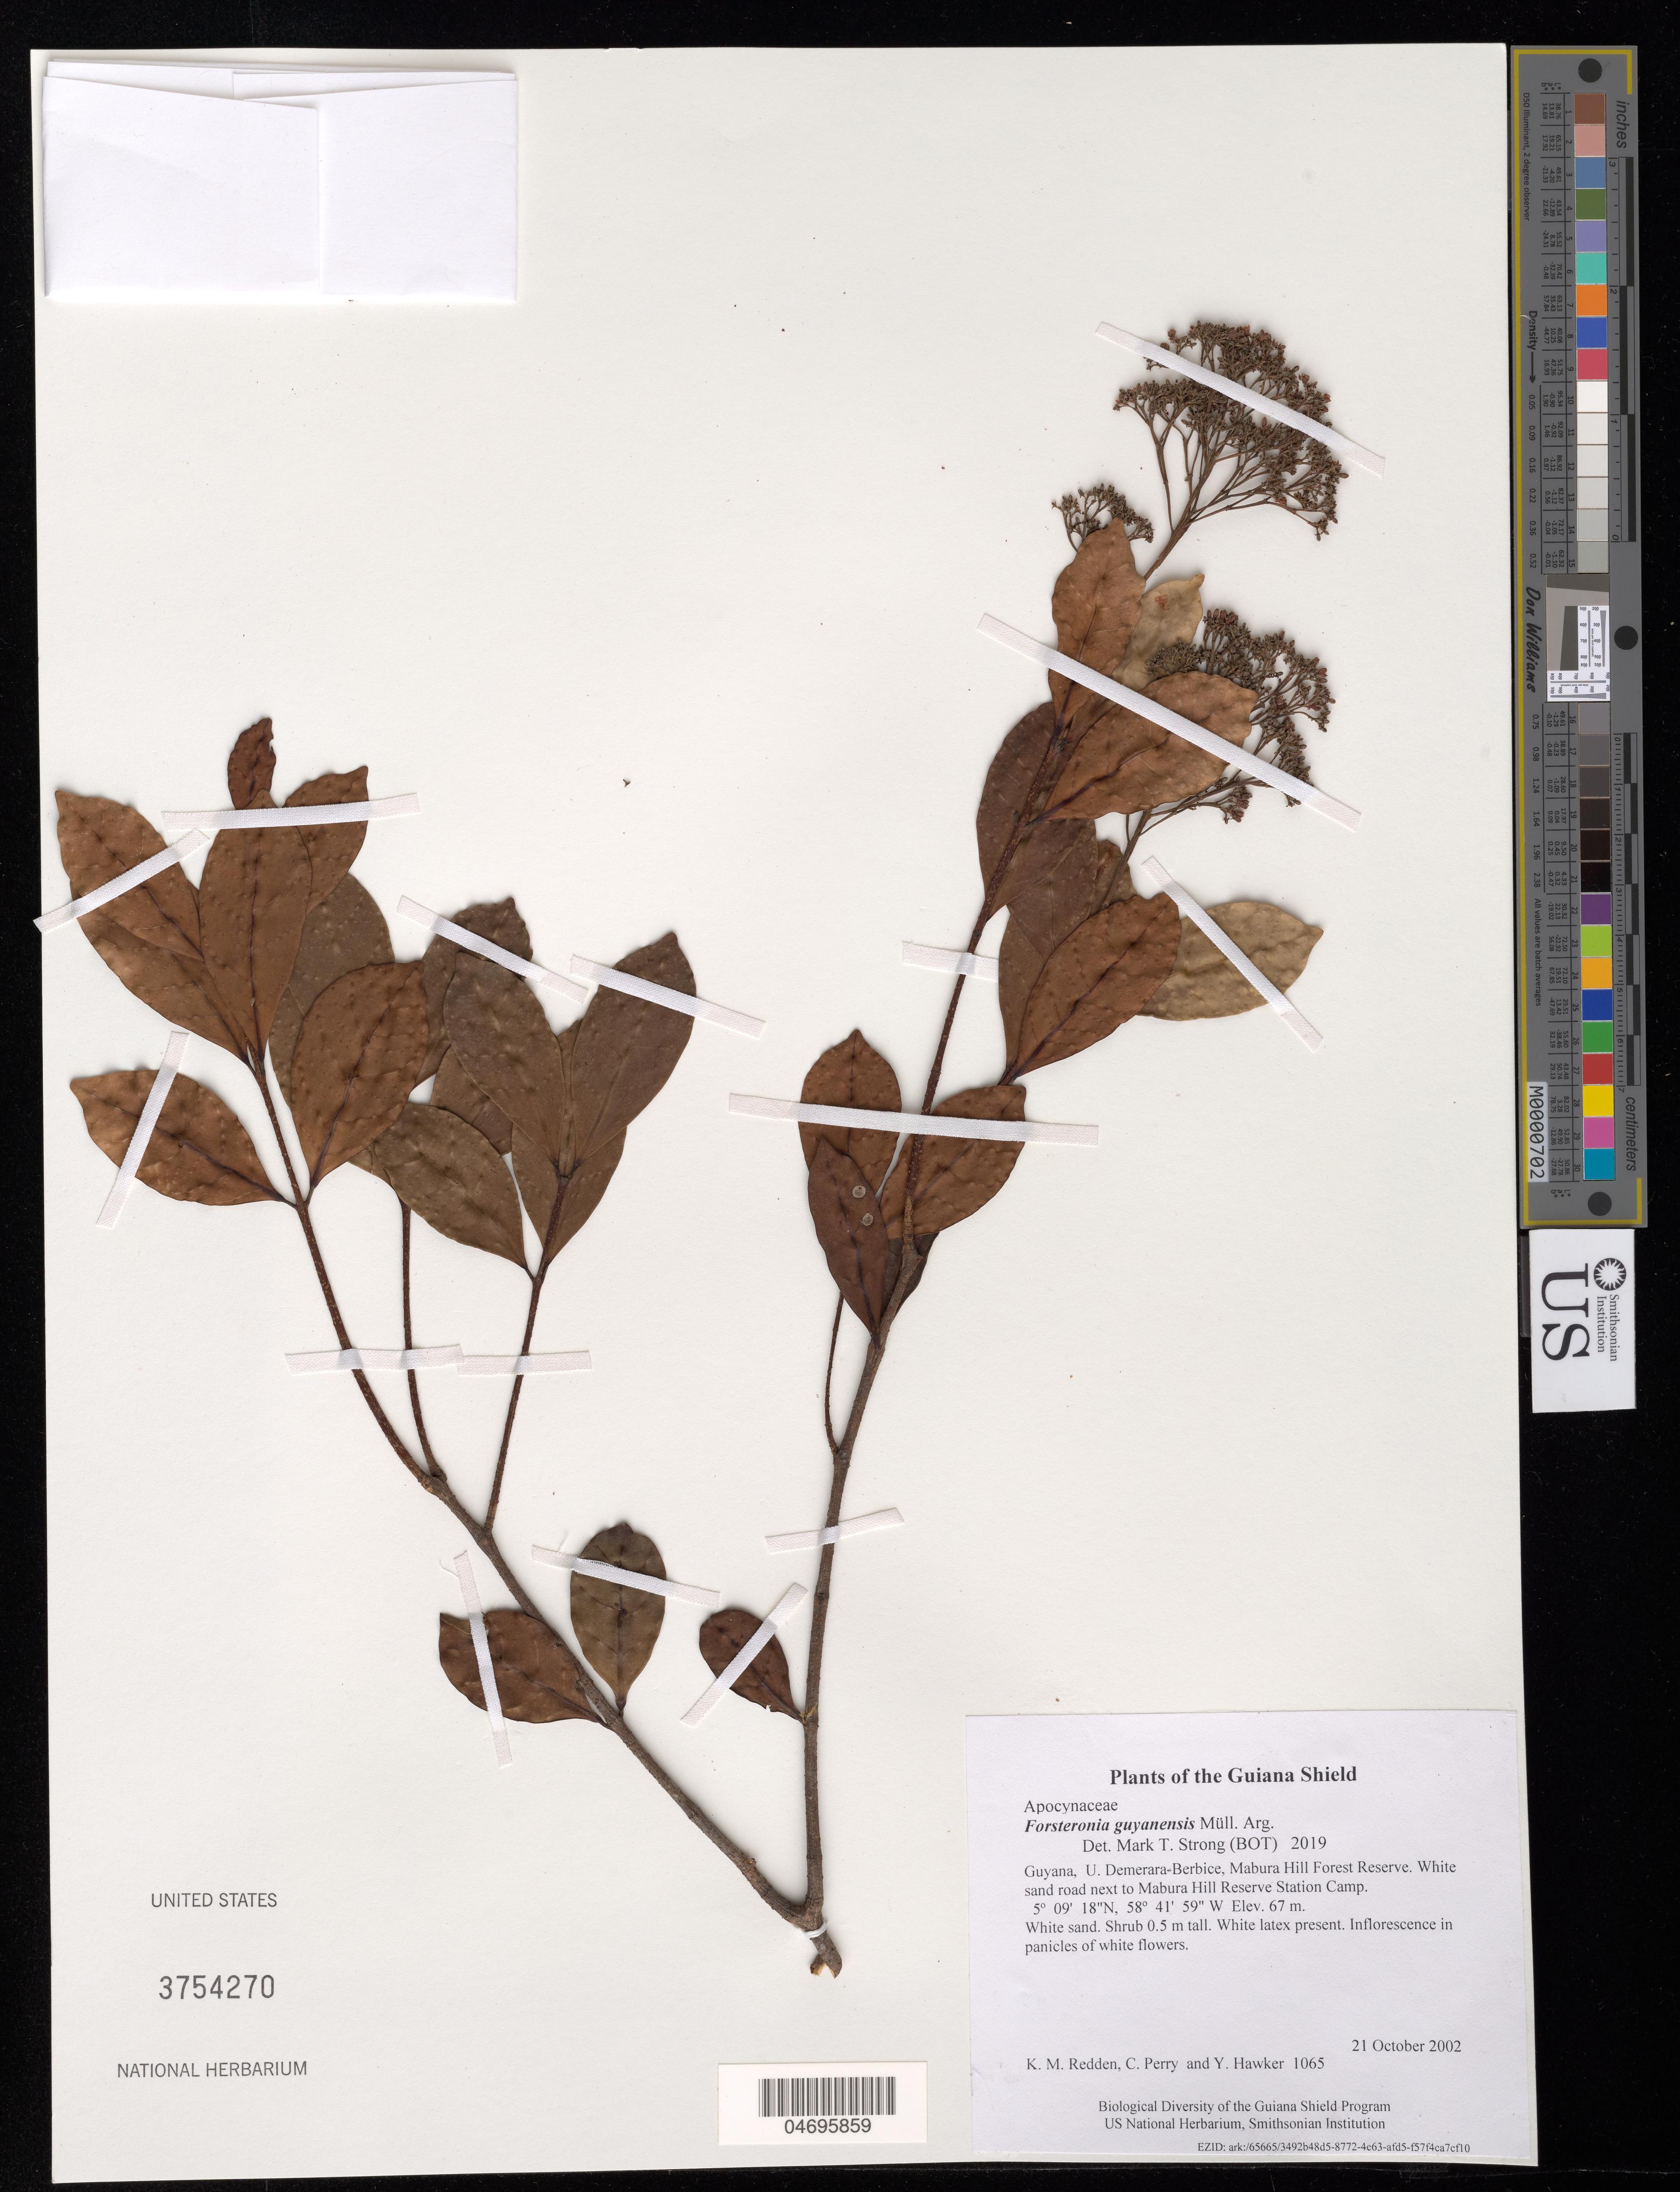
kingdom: Plantae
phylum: Tracheophyta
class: Magnoliopsida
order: Gentianales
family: Apocynaceae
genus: Forsteronia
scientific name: Forsteronia guyanensis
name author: Müll. Arg.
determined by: Strong, Mark T., (BOT), Smithsonian Institution - National Museum of Natural History (UNITED STATES)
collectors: K. M. Redden, C. Perry & Y. Hawker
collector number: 1065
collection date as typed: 21 October 2002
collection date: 2002-10-21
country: Guyana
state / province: U. Demerara-Berbice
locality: Mabura Hill Forest Reserve. White sand road next to Mabura Hill Reserve Station Camp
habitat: White sand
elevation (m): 67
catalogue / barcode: US 3754270